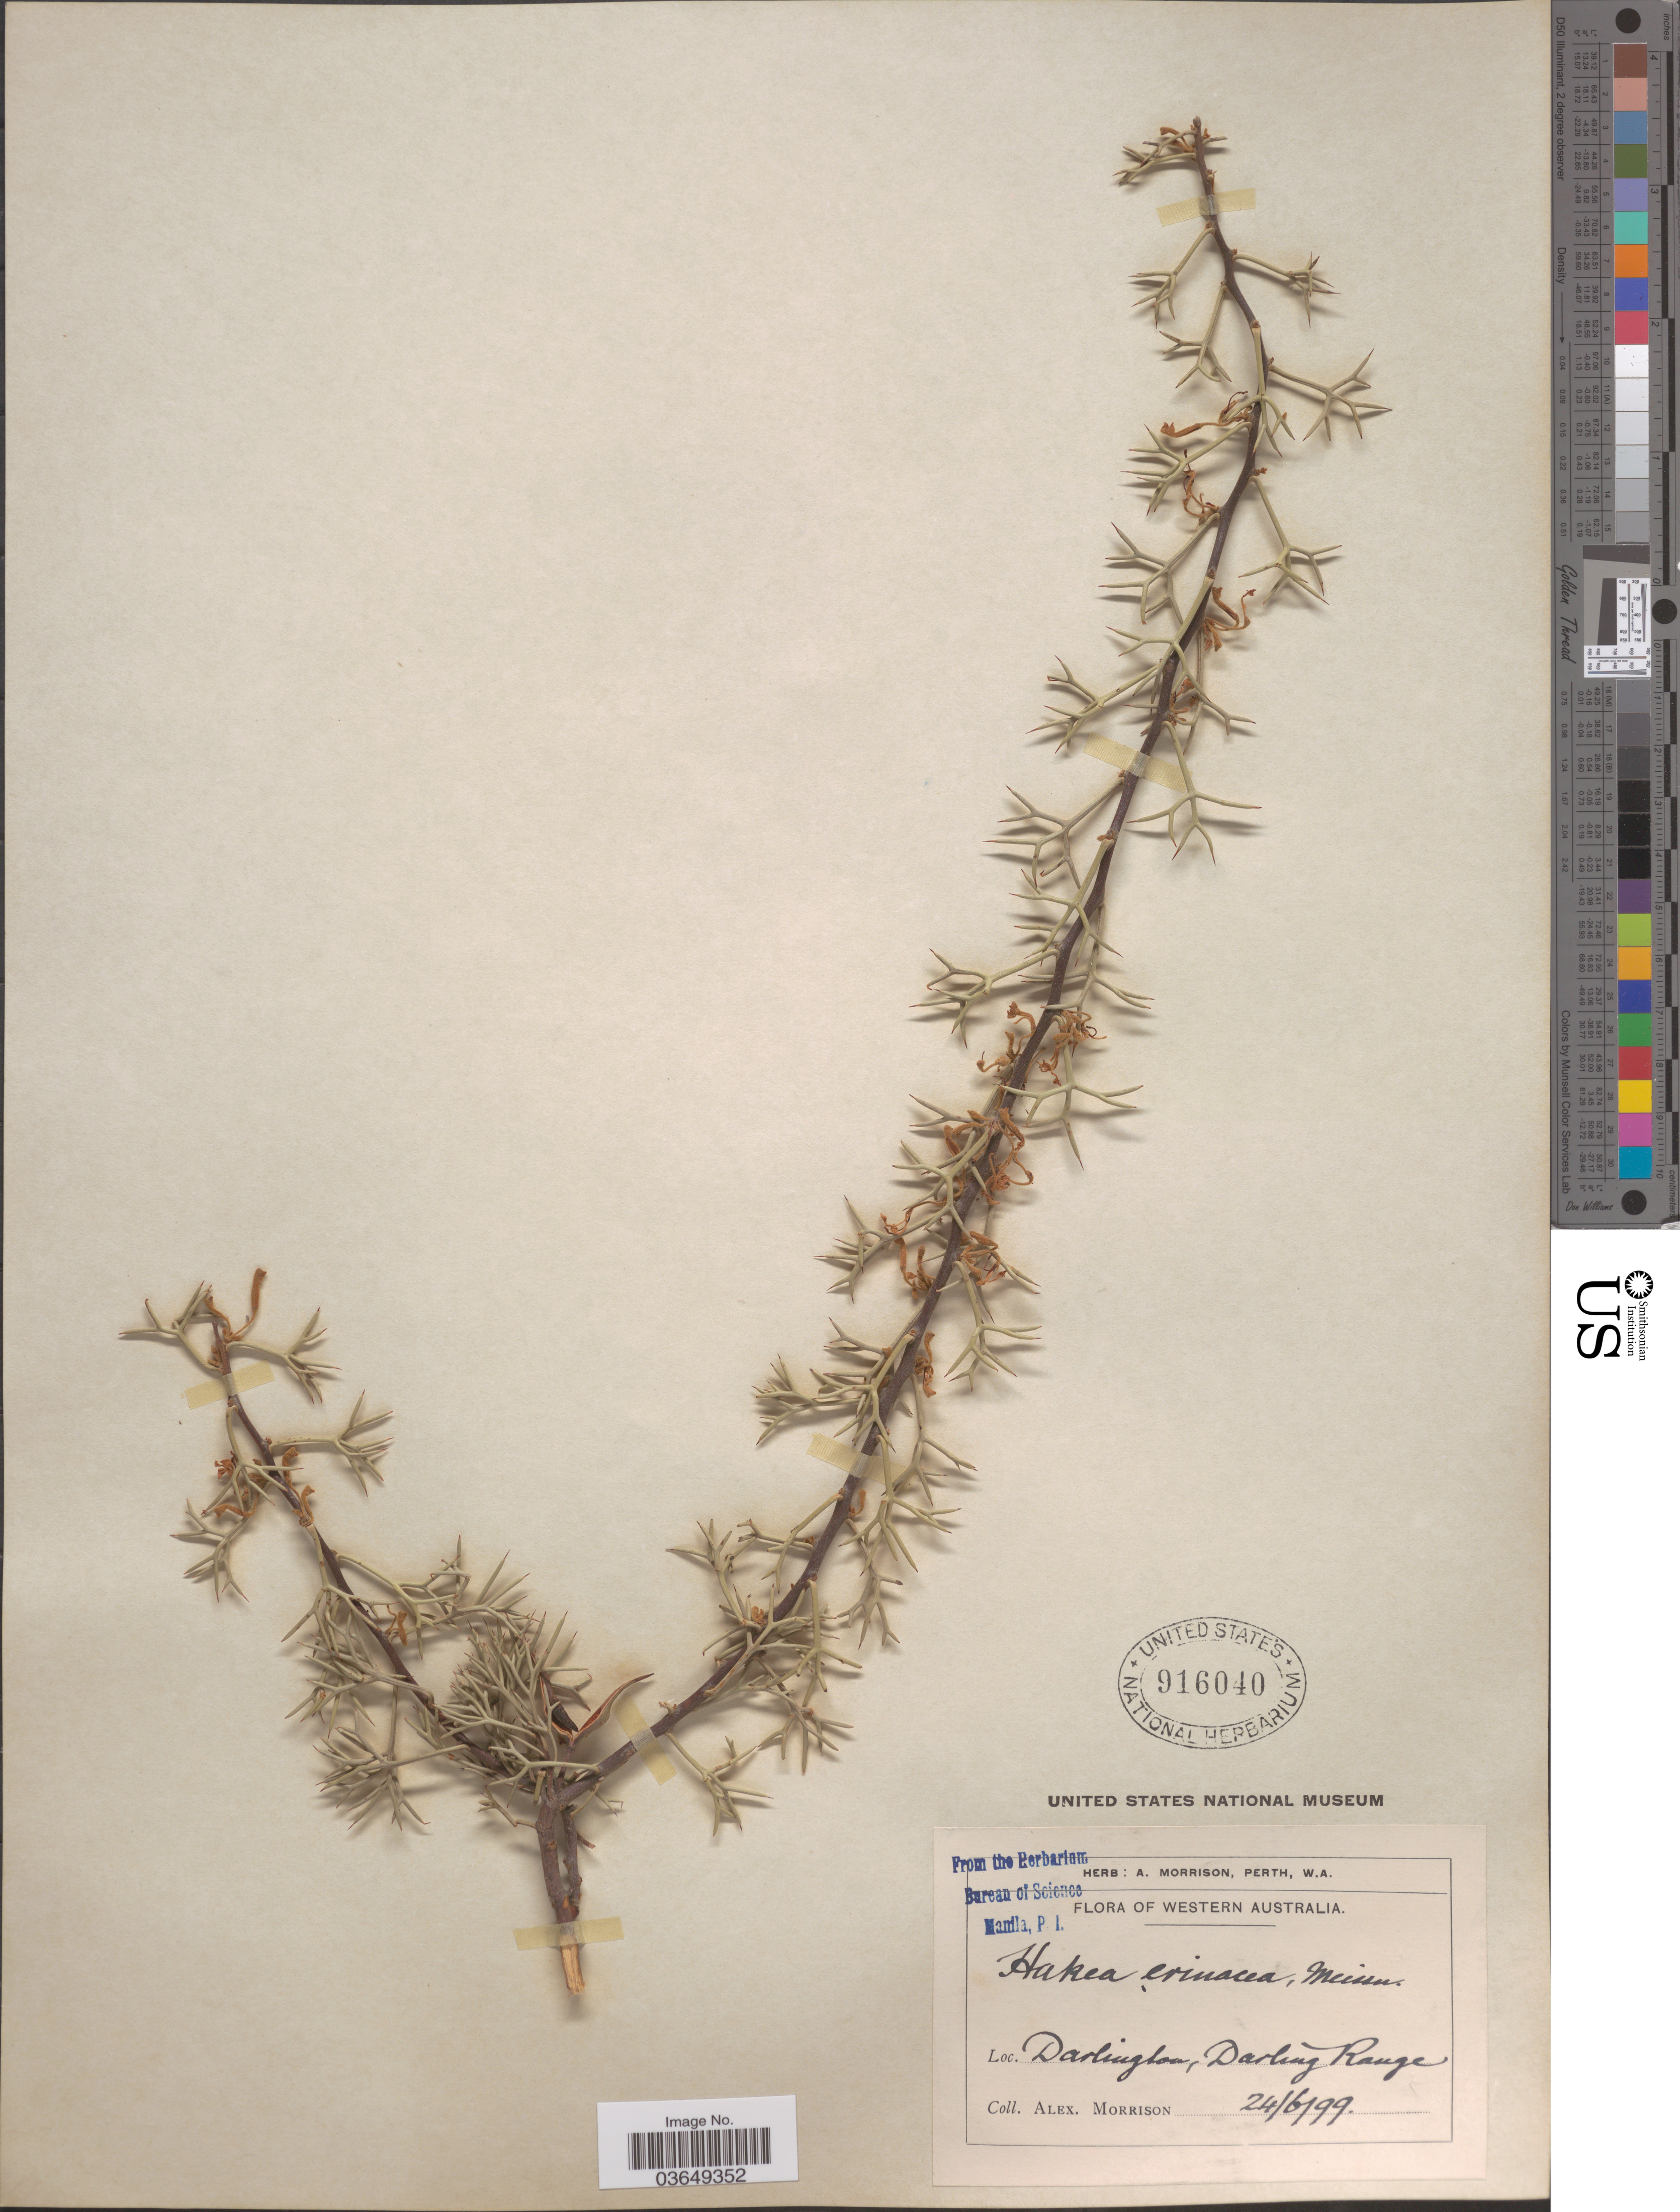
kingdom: Plantae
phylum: Tracheophyta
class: Magnoliopsida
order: Proteales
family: Proteaceae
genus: Hakea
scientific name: Hakea erinacea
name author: Meisn.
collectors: A. Morrison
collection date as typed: Transcribed d/m/y: 24/6/99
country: Australia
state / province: Western Australia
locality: Darlington, Darling Range.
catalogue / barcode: US 916040